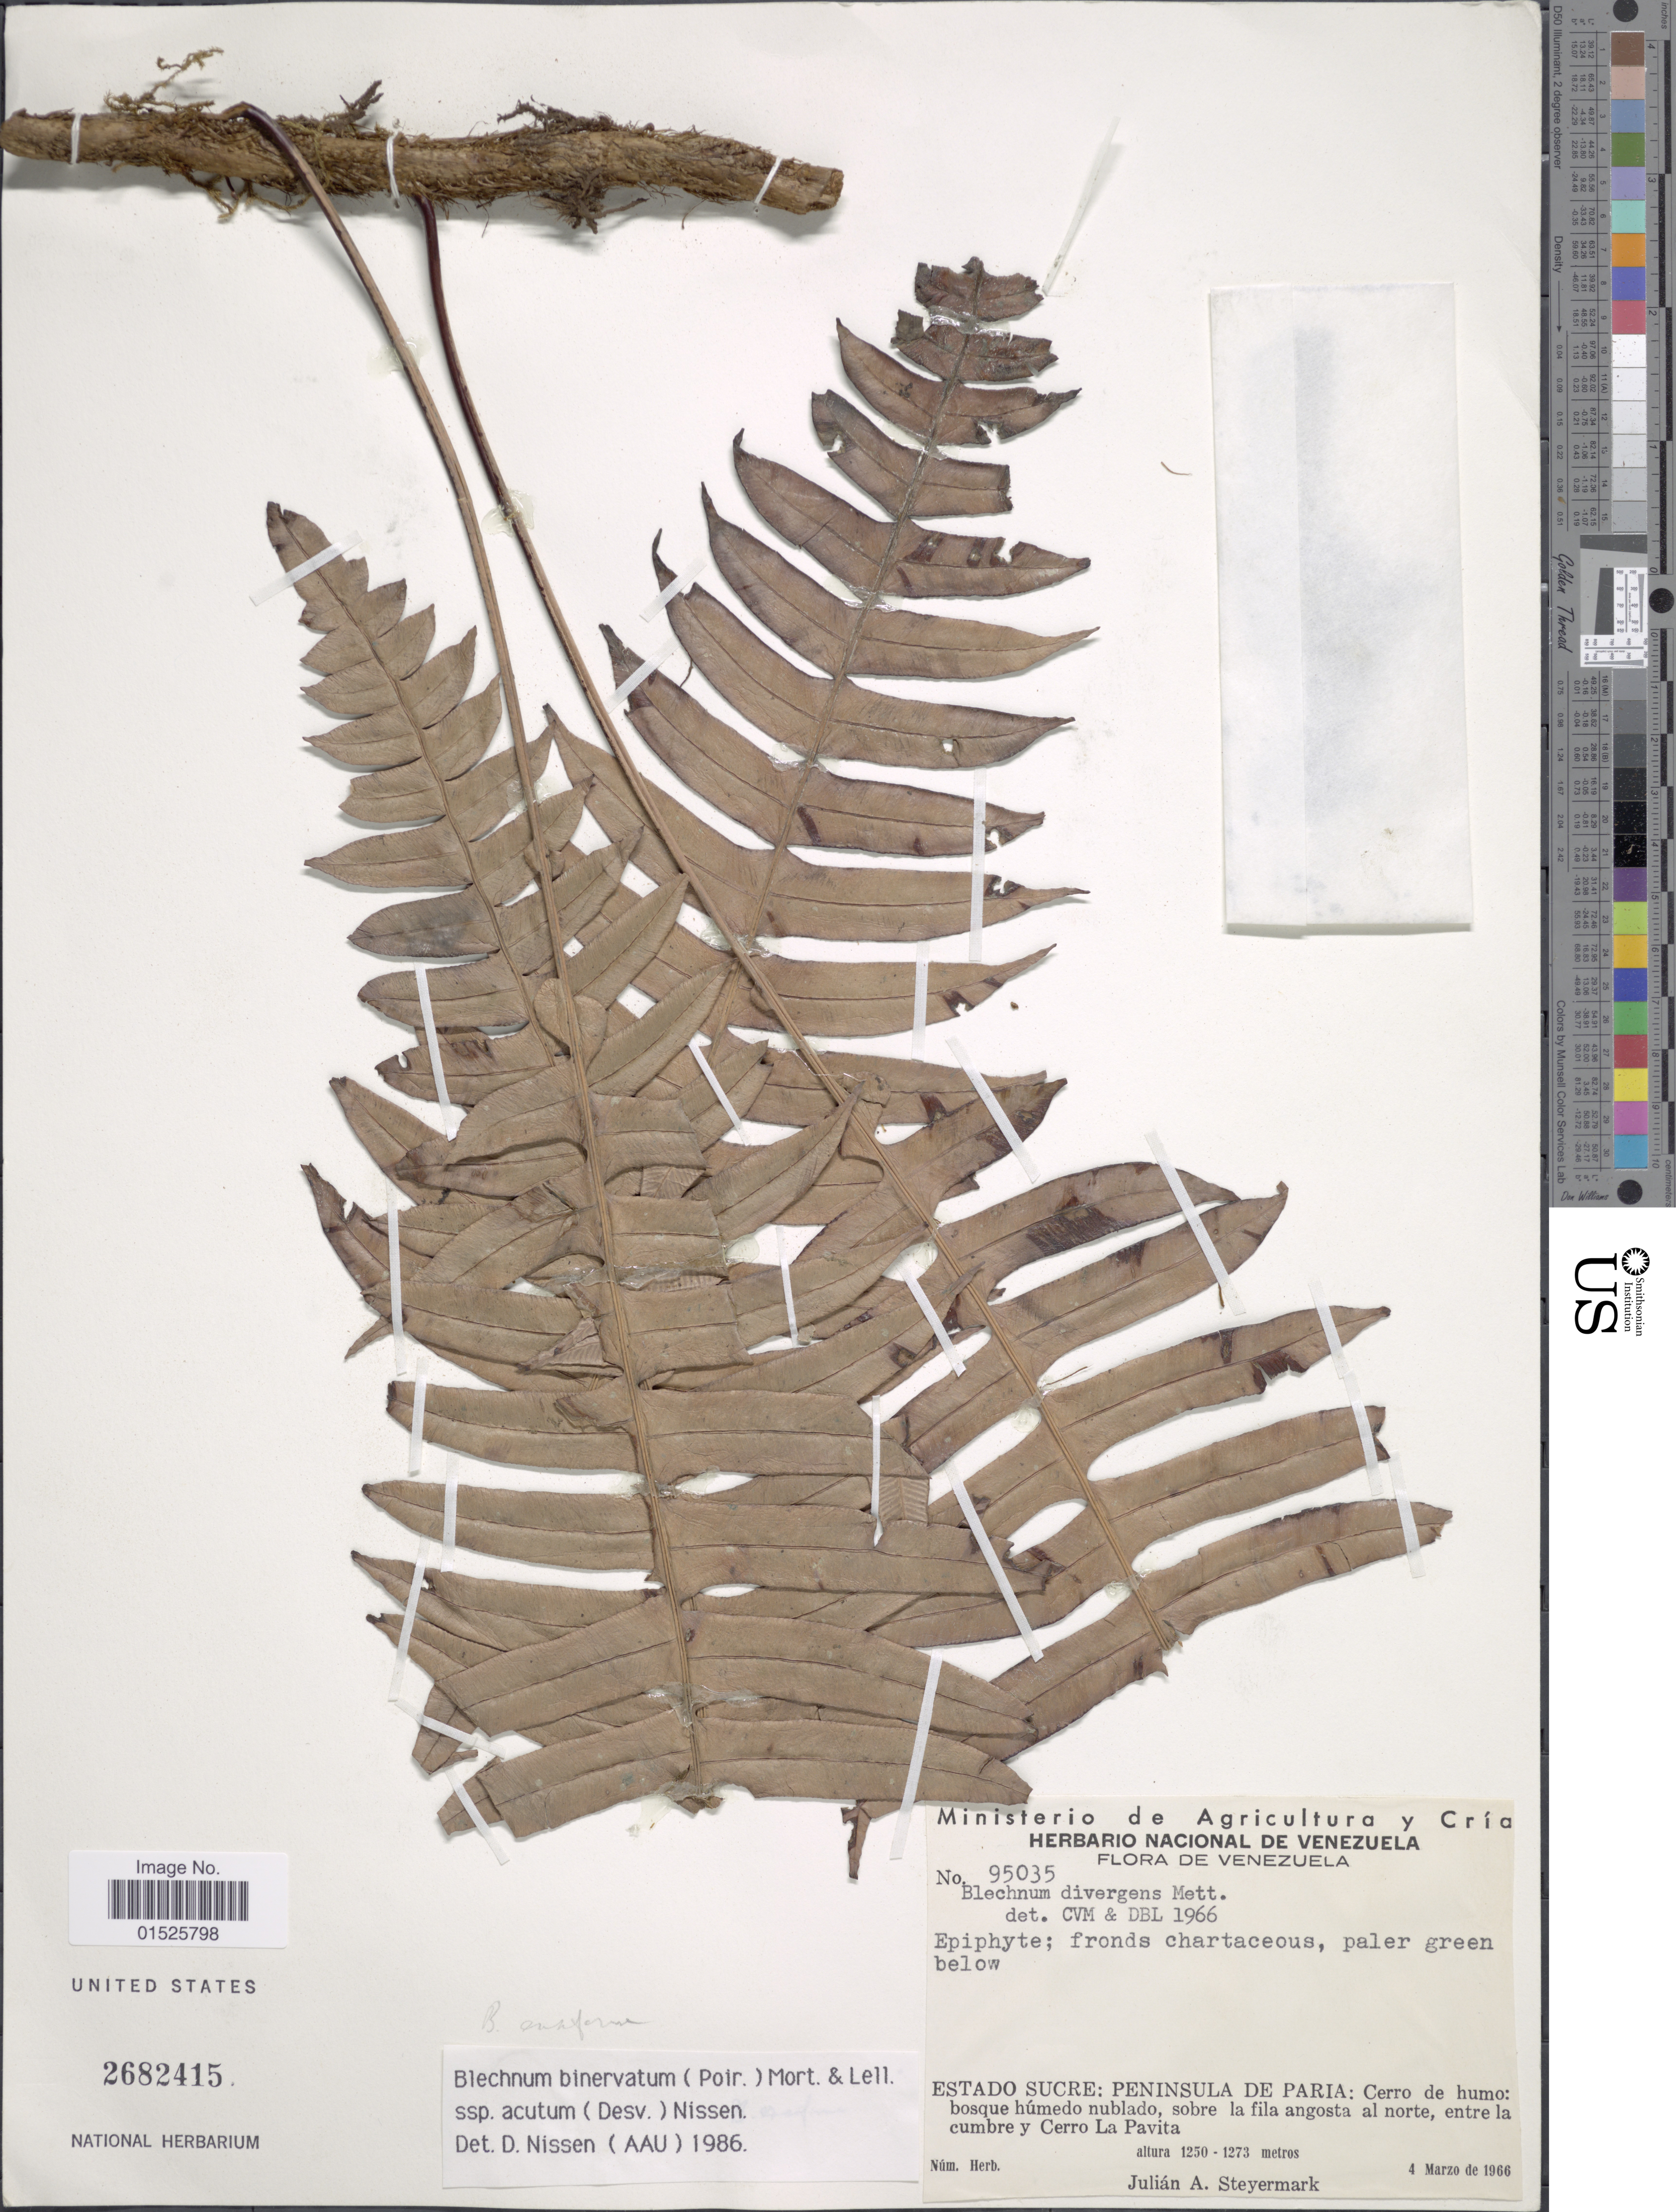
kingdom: Plantae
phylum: Tracheophyta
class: Polypodiopsida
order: Polypodiales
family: Blechnaceae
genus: Blechnum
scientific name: Blechnum ensiforme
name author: (Liebm.) C. Chr.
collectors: J. Steyermark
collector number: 95035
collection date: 1966-03-04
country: Venezuela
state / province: Sucre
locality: Peninsula de Paria. Cerro de humo: bosque húmedo nublado, sobre la fila angosta al norte, entre la cumbre y Cerro La Pavita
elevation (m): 1250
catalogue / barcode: US 2682415